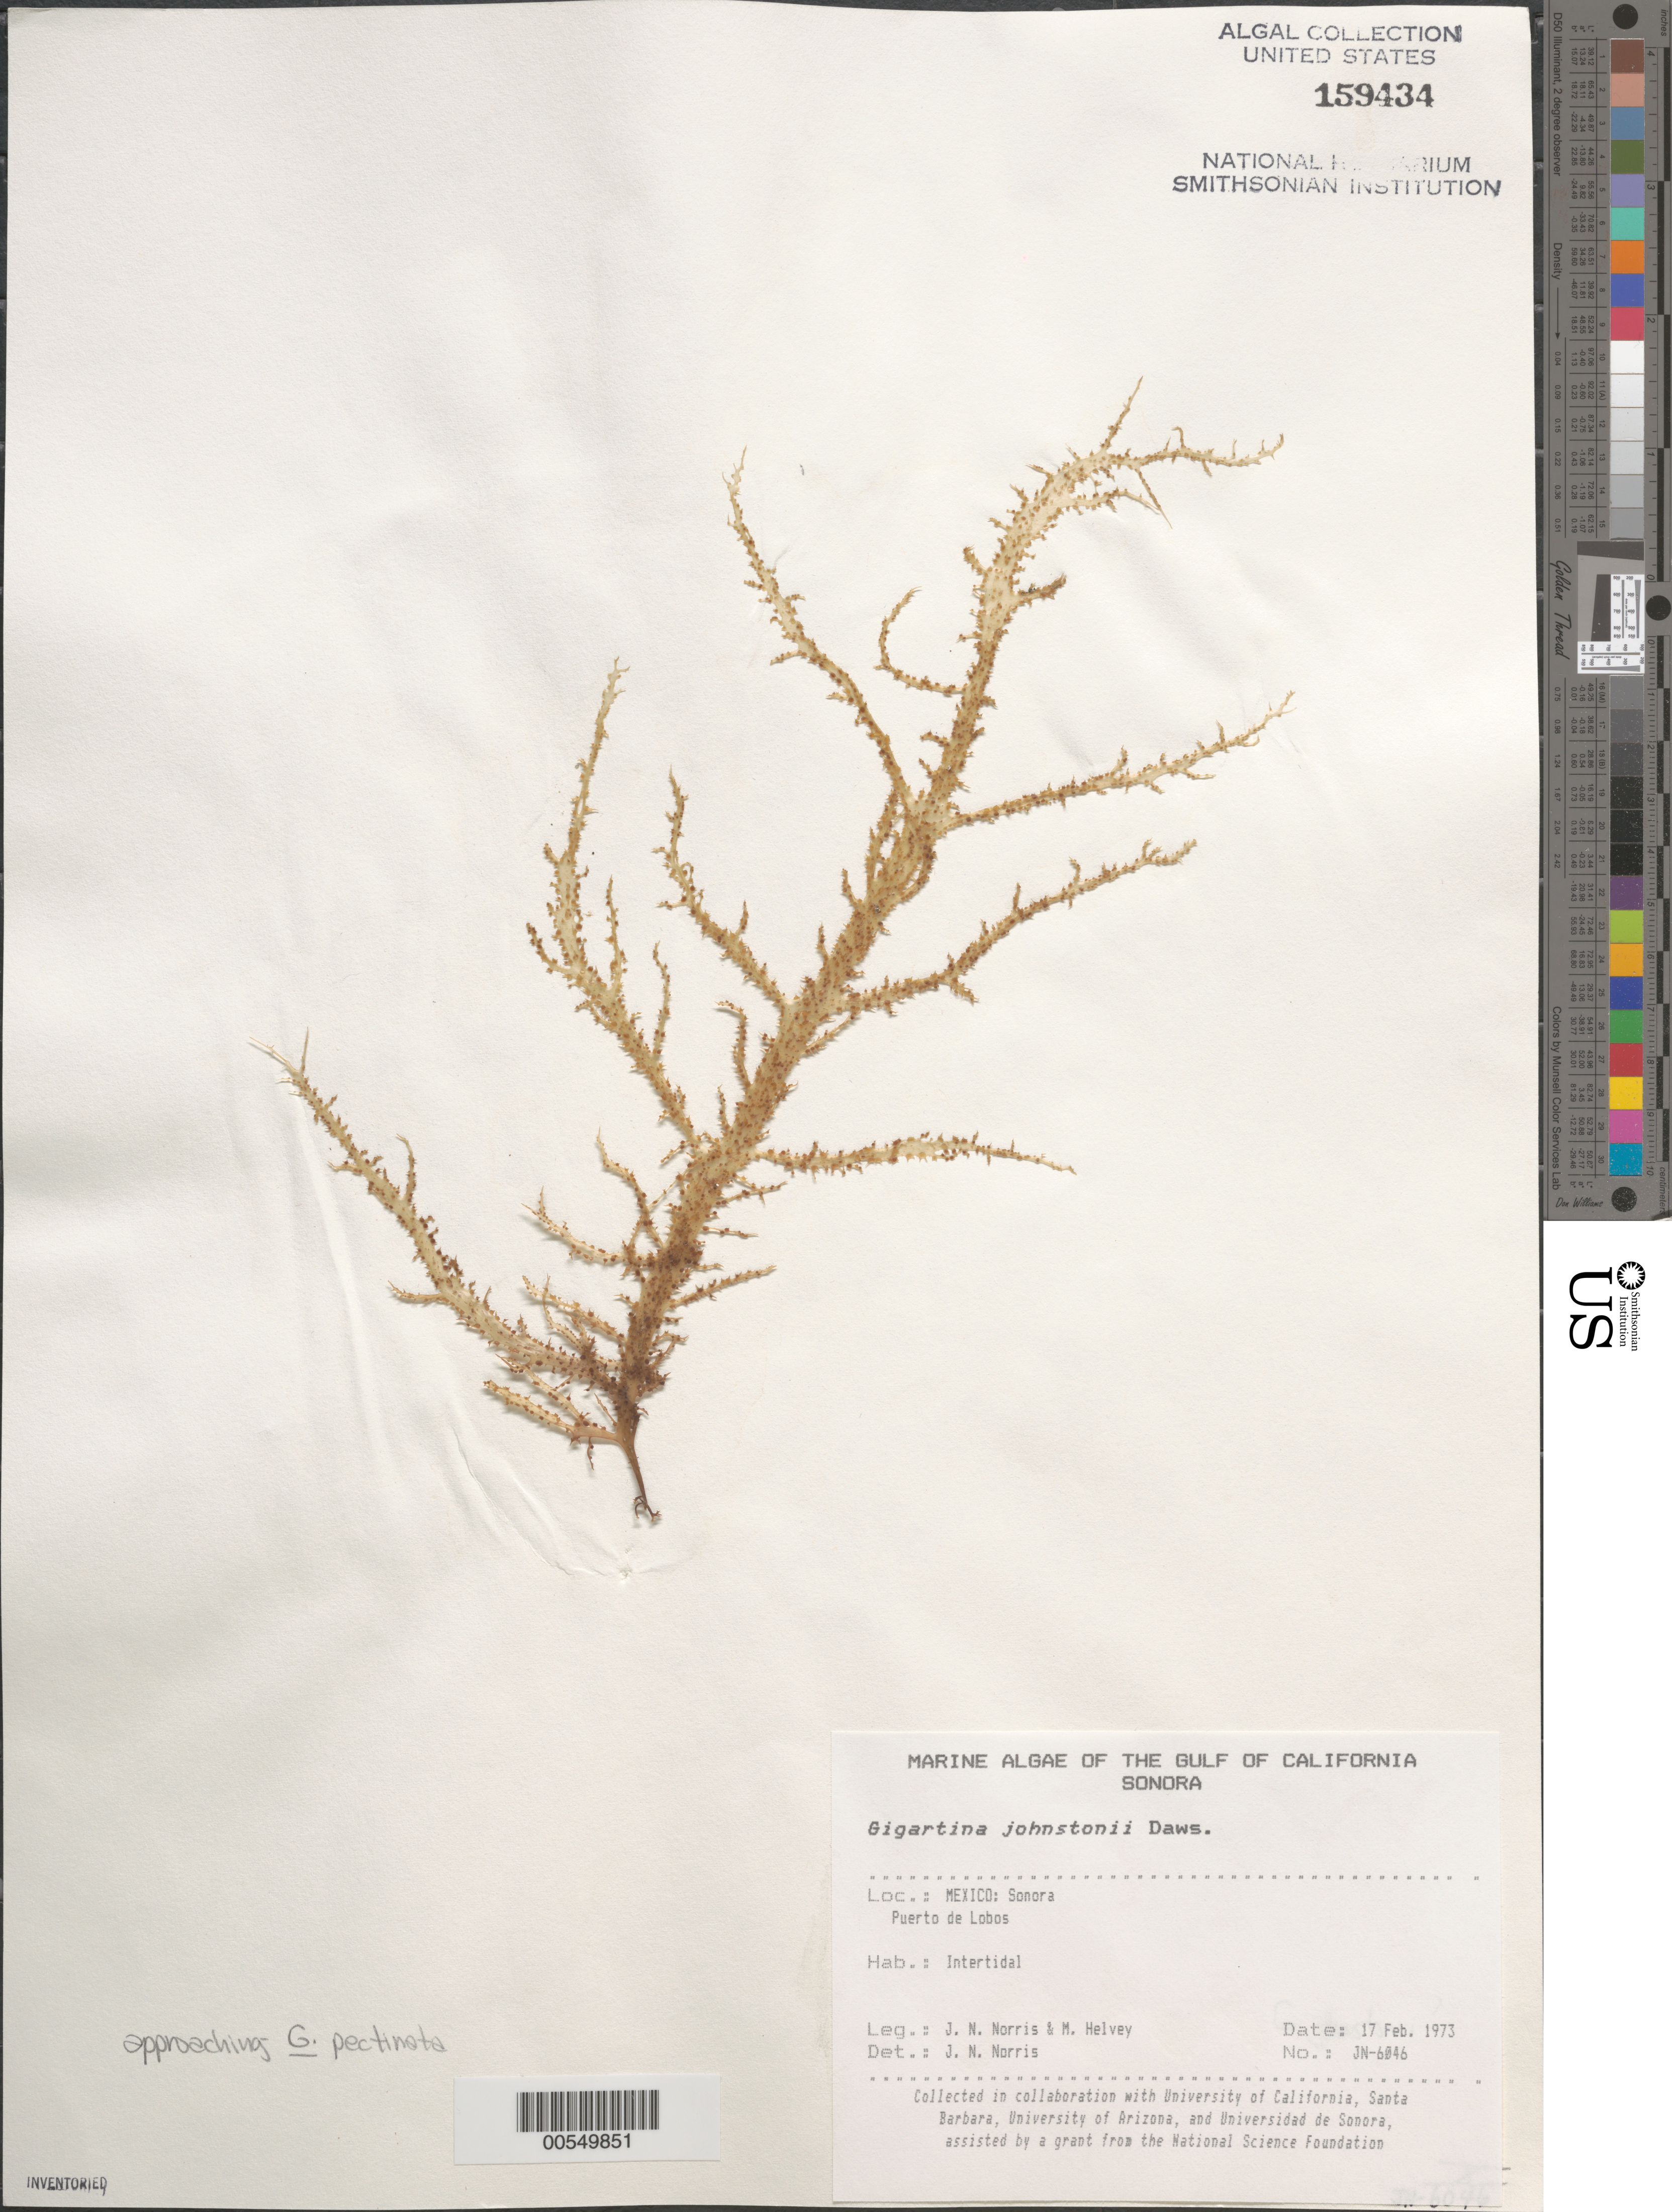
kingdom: Plantae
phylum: Rhodophyta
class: Florideophyceae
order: Gigartinales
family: Gigartinaceae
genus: Chondracanthus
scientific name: Chondracanthus squarrulosus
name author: (Setch. & N.L. Gardner) J.R. Hughey et al.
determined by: Algae name updating Project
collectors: J. N. Norris & M. Helvey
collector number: JN-6046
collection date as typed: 17 Feb 1973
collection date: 1973-02-17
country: Mexico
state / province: Sonora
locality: Puerto de Lobos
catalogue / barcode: US 159434